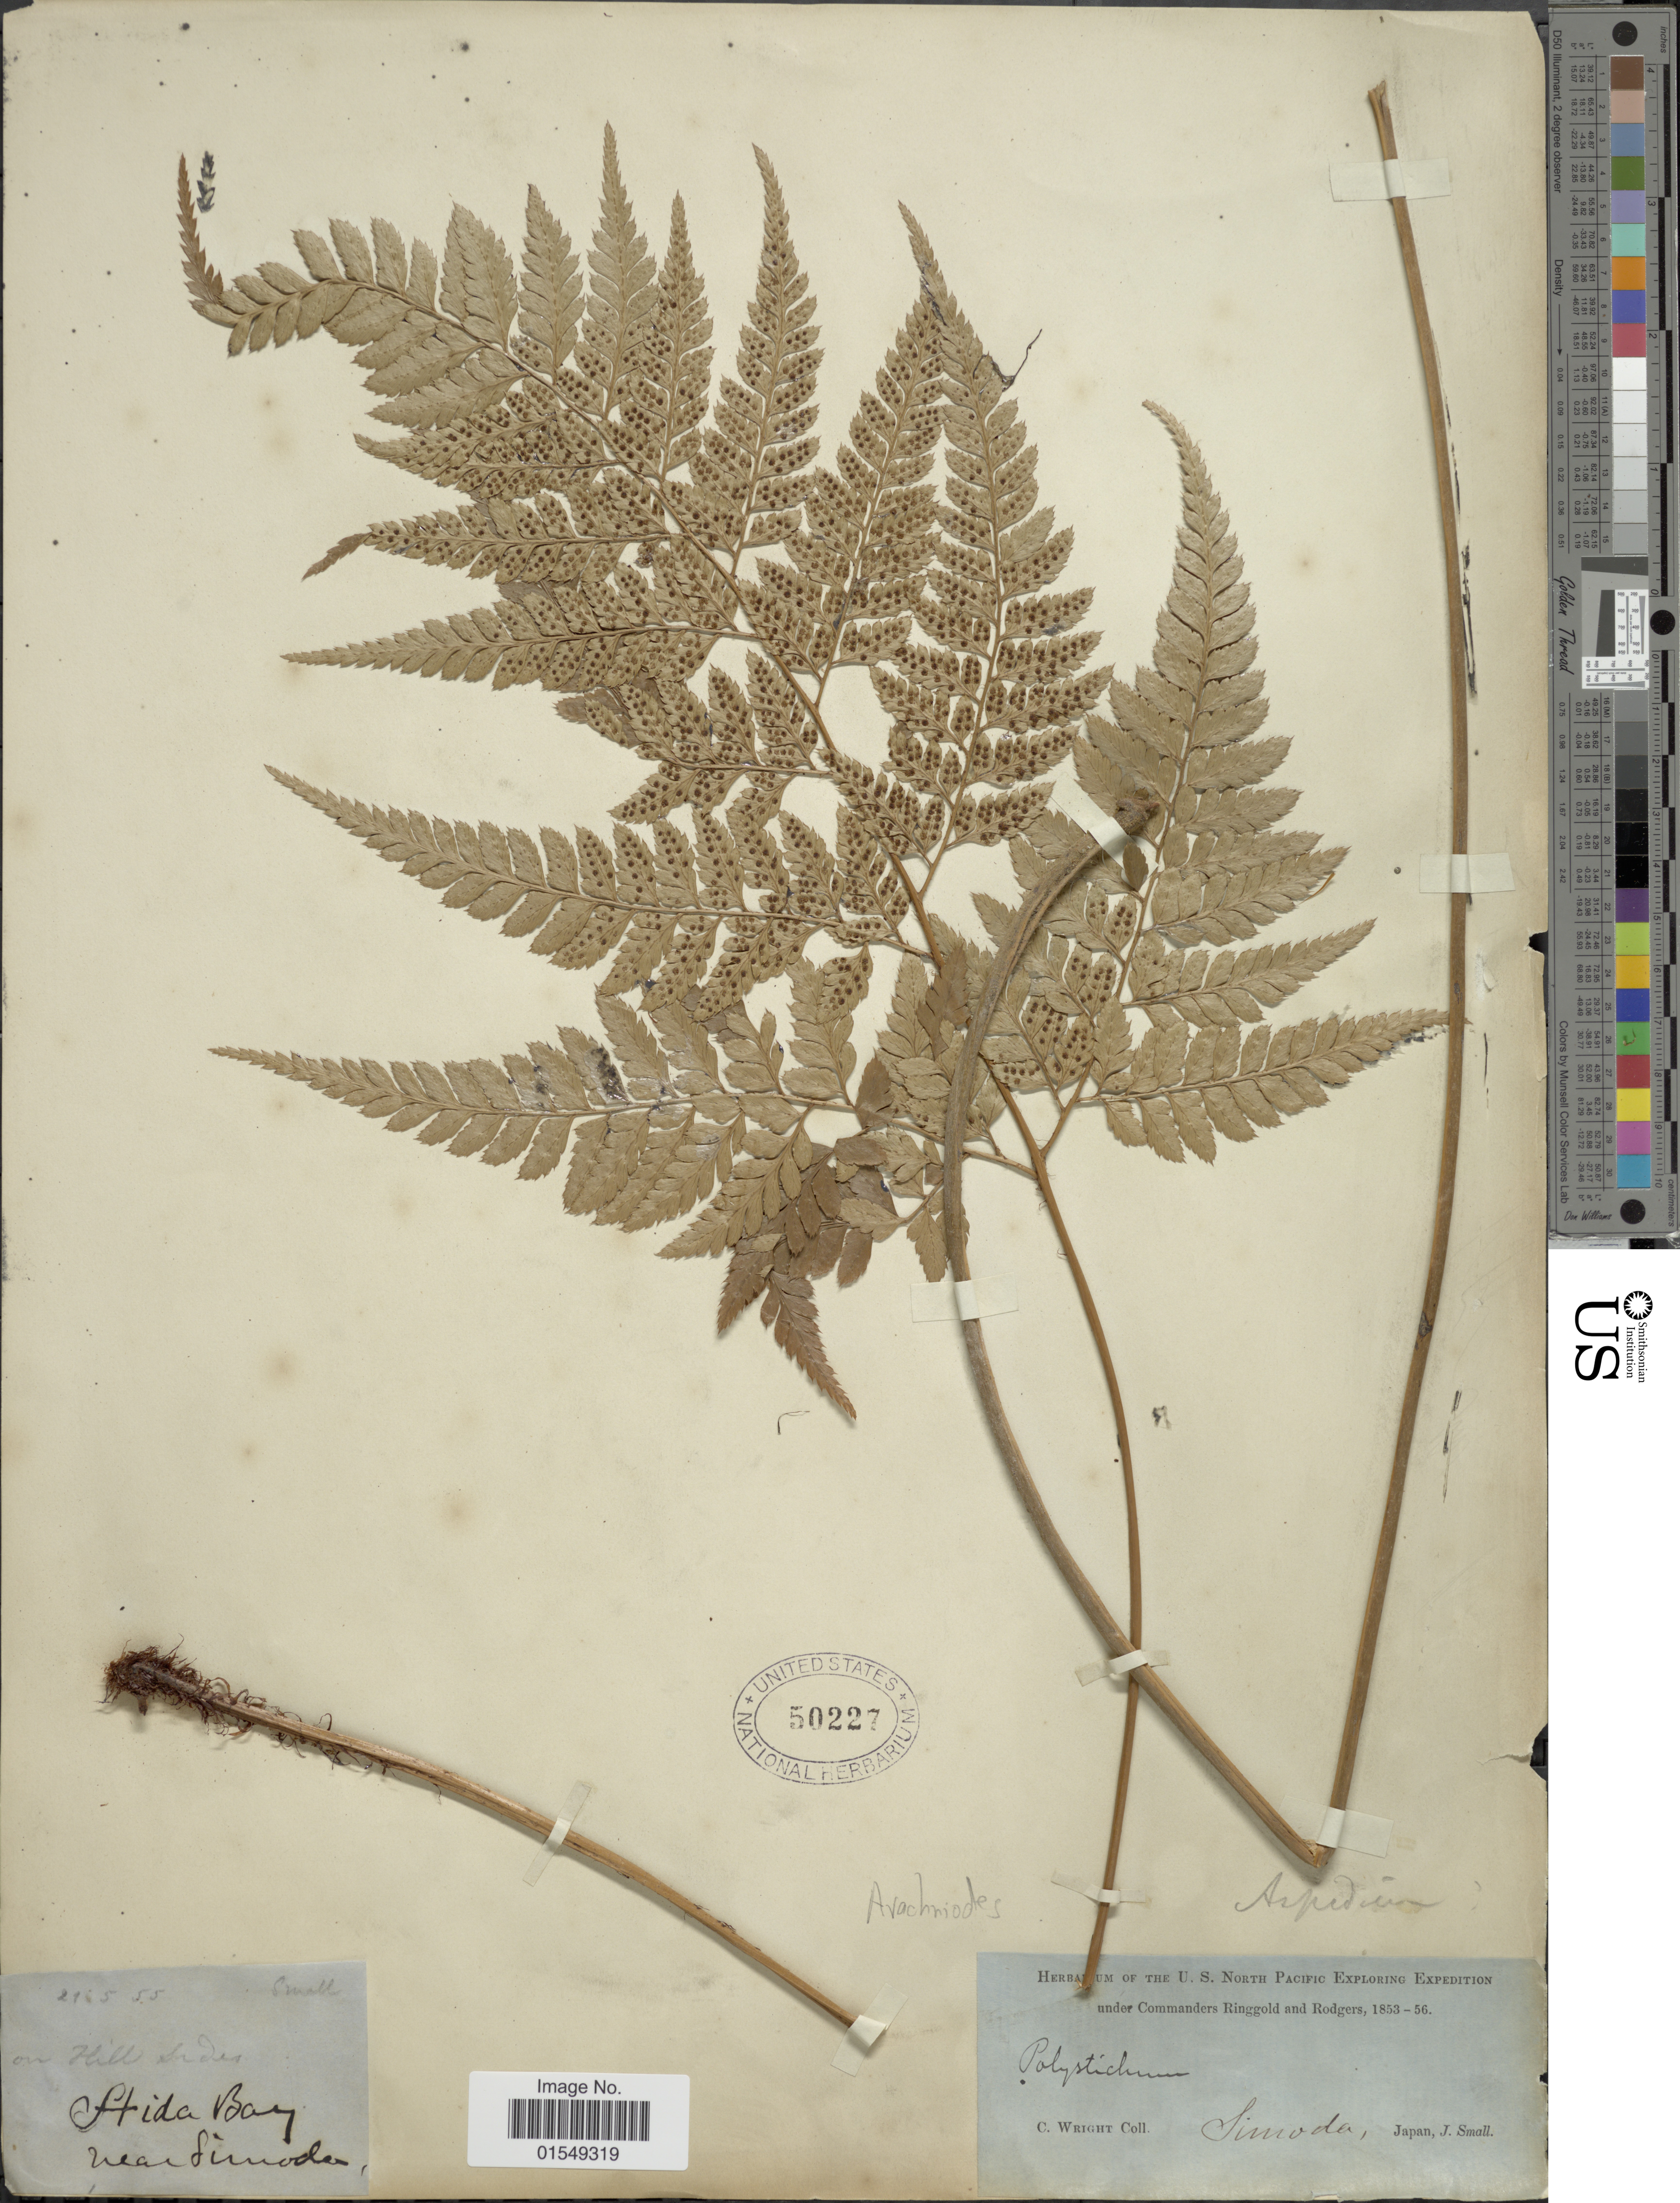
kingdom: Plantae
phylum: Tracheophyta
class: Polypodiopsida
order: Polypodiales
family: Dryopteridaceae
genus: Arachniodes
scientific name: Arachniodes sp.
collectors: C. Wright & J. Small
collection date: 1855-05-21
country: Japan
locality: On Hills sides, Hida Bay, near Simoda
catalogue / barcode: US 50227